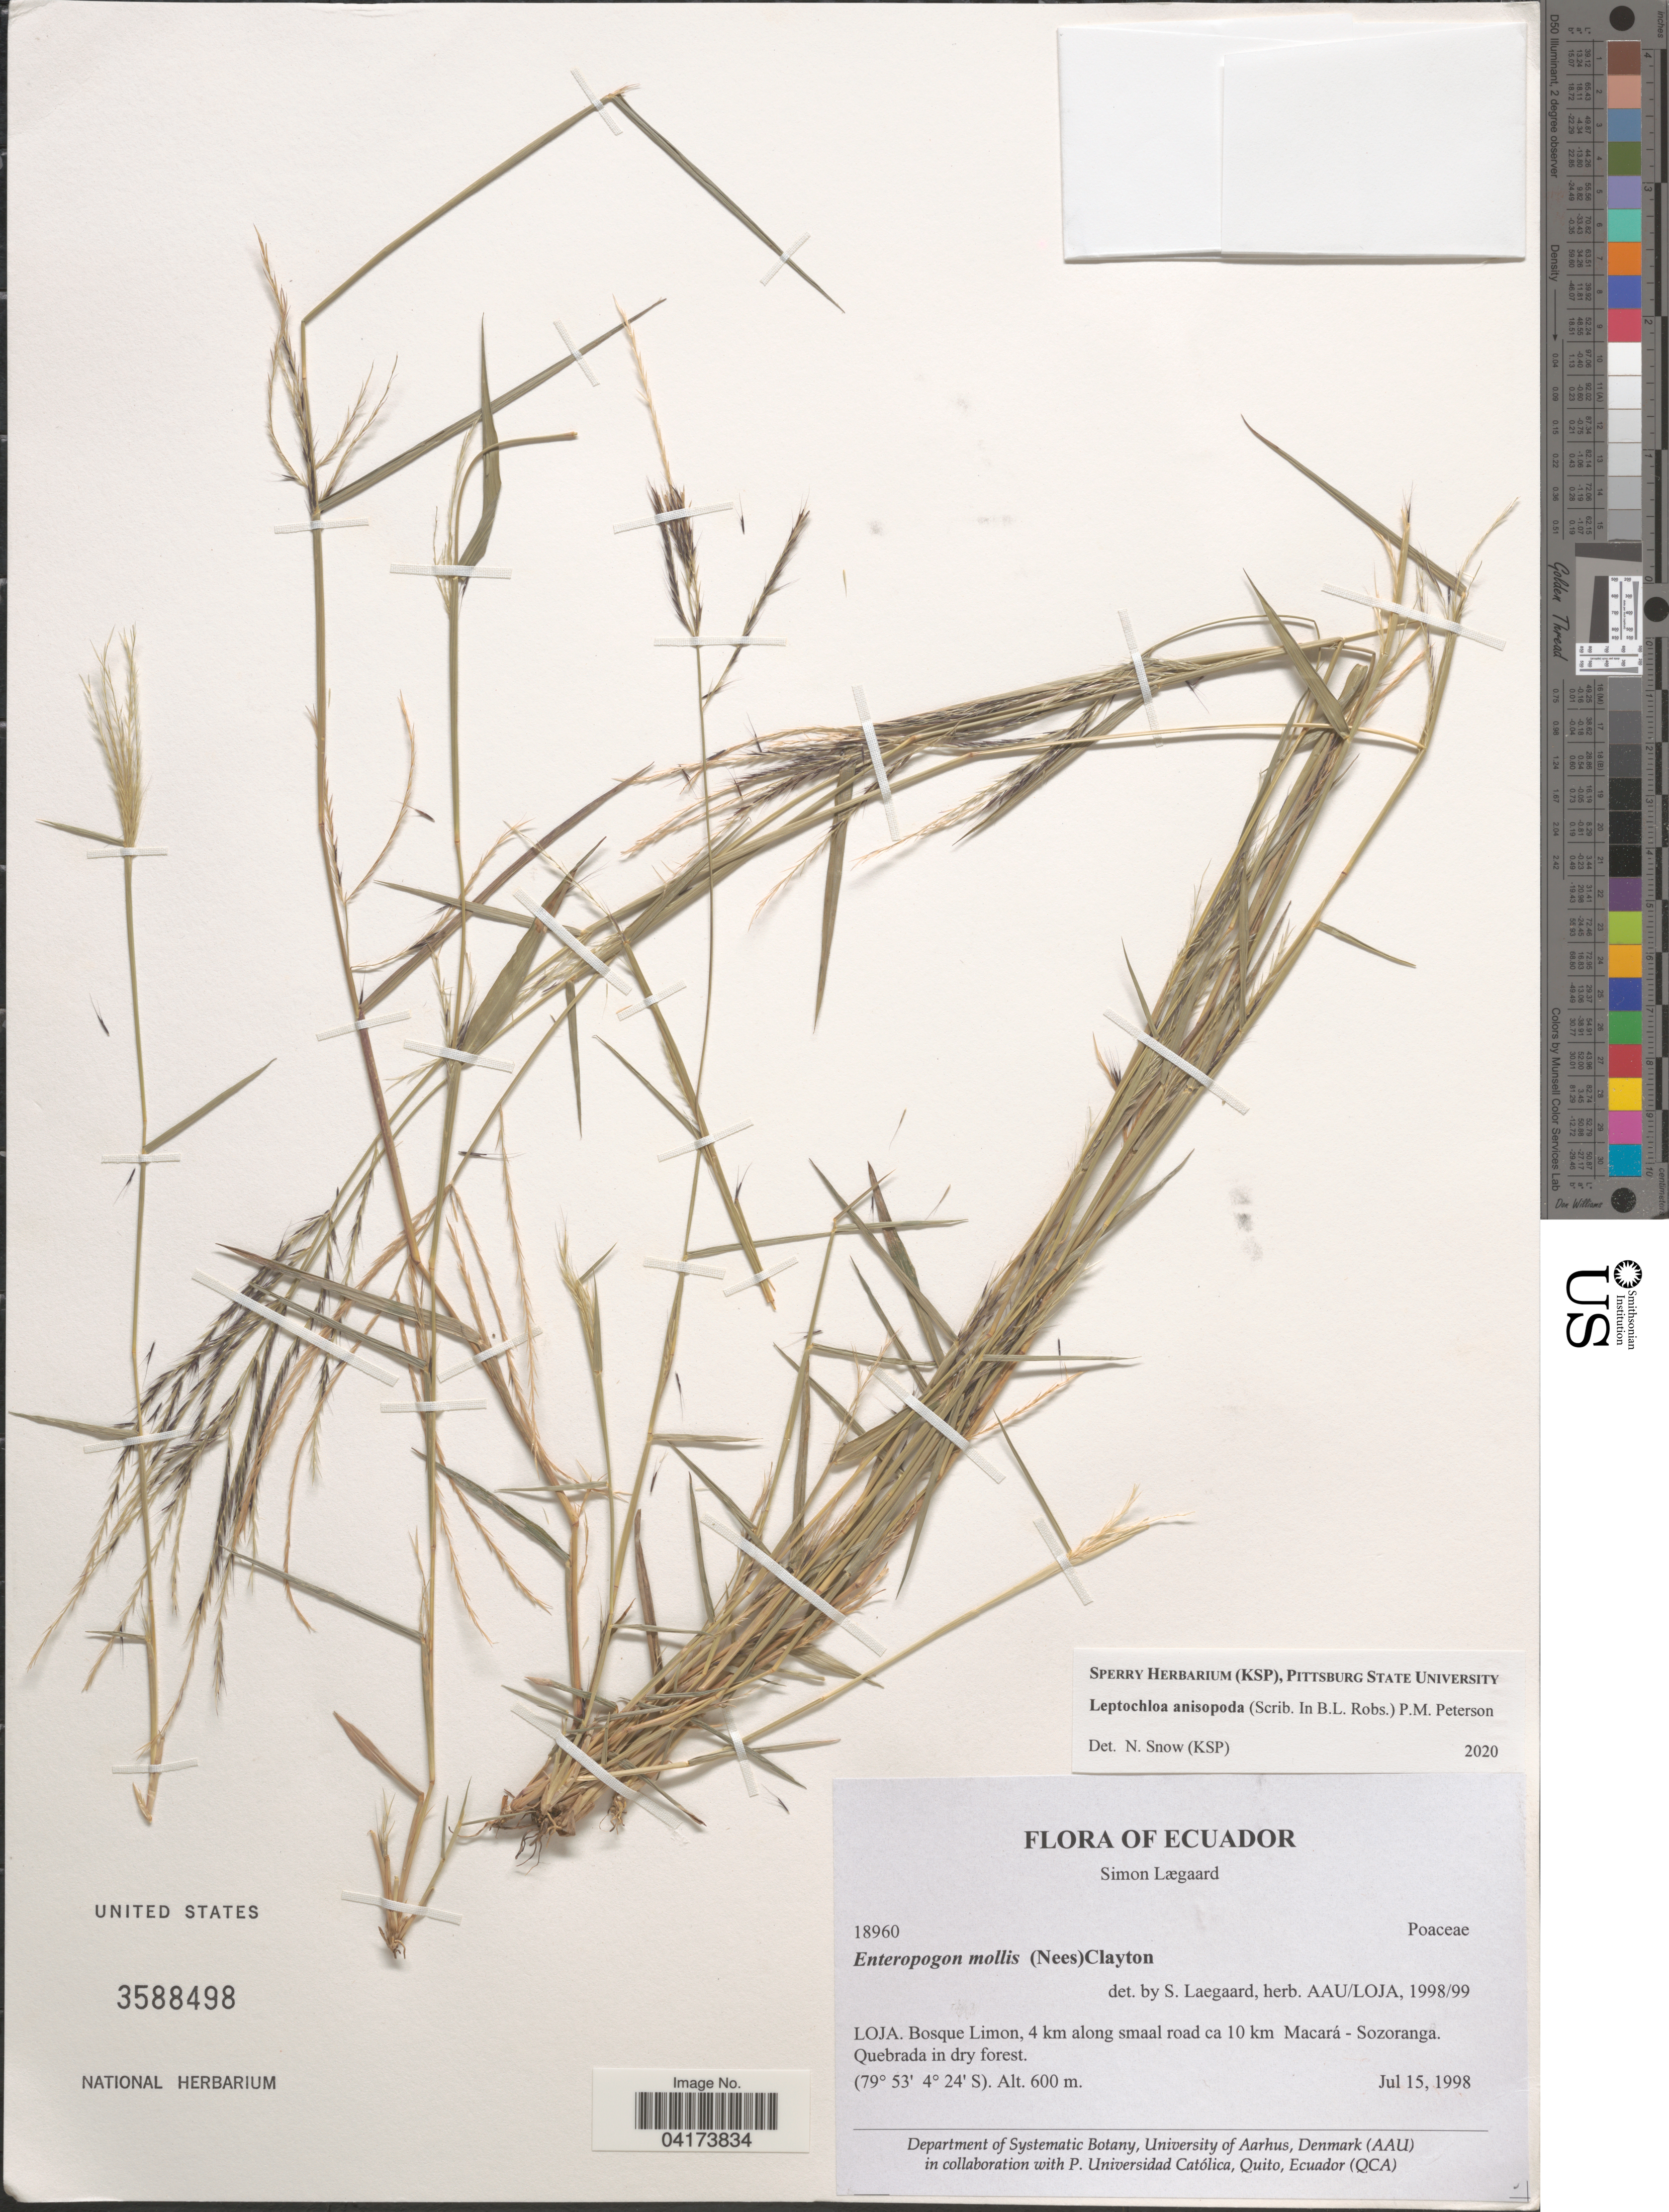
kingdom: Plantae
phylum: Tracheophyta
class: Liliopsida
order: Poales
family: Poaceae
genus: Leptochloa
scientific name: Leptochloa anisopoda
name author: (B.L. Rob. ex Scribn.) P.M. Peterson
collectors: S. Lægaard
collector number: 18960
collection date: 1998-07-15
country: Ecuador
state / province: Loja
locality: Bosque Limon, 4 km along smaal road ca 10 km Macará - Sozoranga.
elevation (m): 600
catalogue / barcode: US 3588498